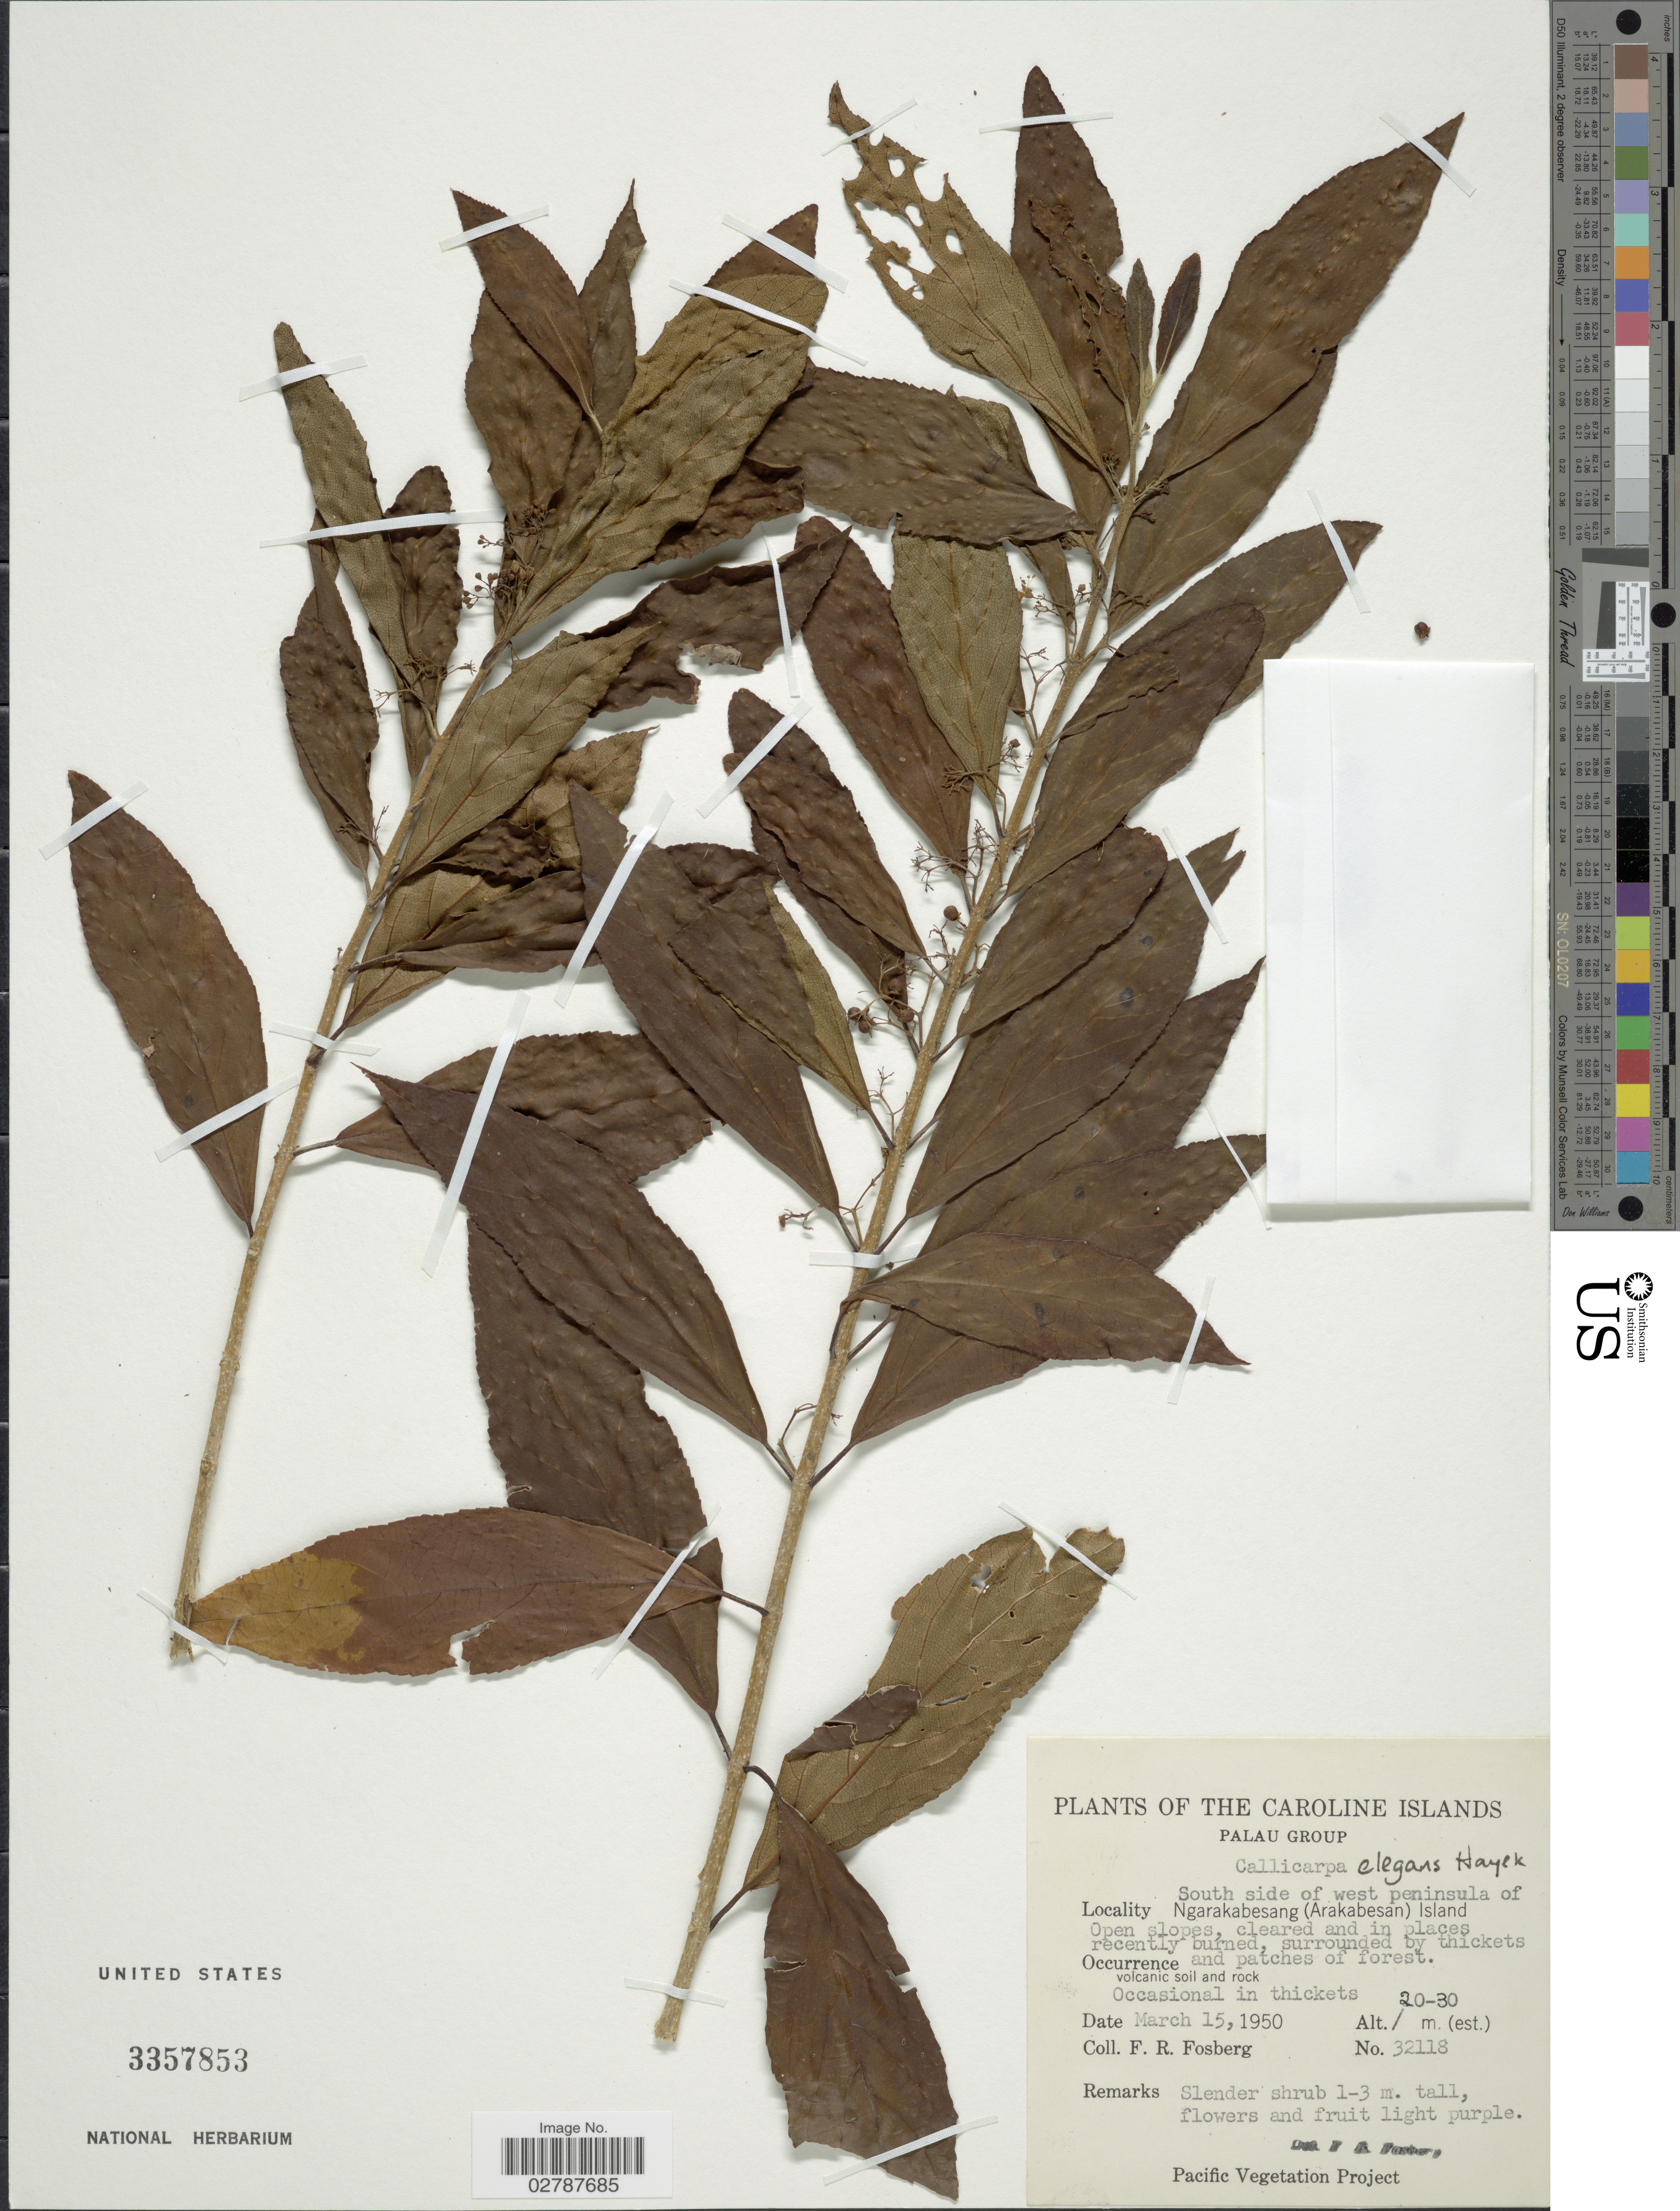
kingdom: Plantae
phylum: Tracheophyta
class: Magnoliopsida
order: Lamiales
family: Lamiaceae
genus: Callicarpa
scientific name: Callicarpa elegans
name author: Hayek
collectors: F. R. Fosberg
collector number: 32118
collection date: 1950-03-15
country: Palau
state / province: Koror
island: Ngarakabesang [Arakabesan]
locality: Palau Group. South side of west peninsula of Ngarakabesang (Arakabesan) Island.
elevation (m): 20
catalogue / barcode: US 3357853